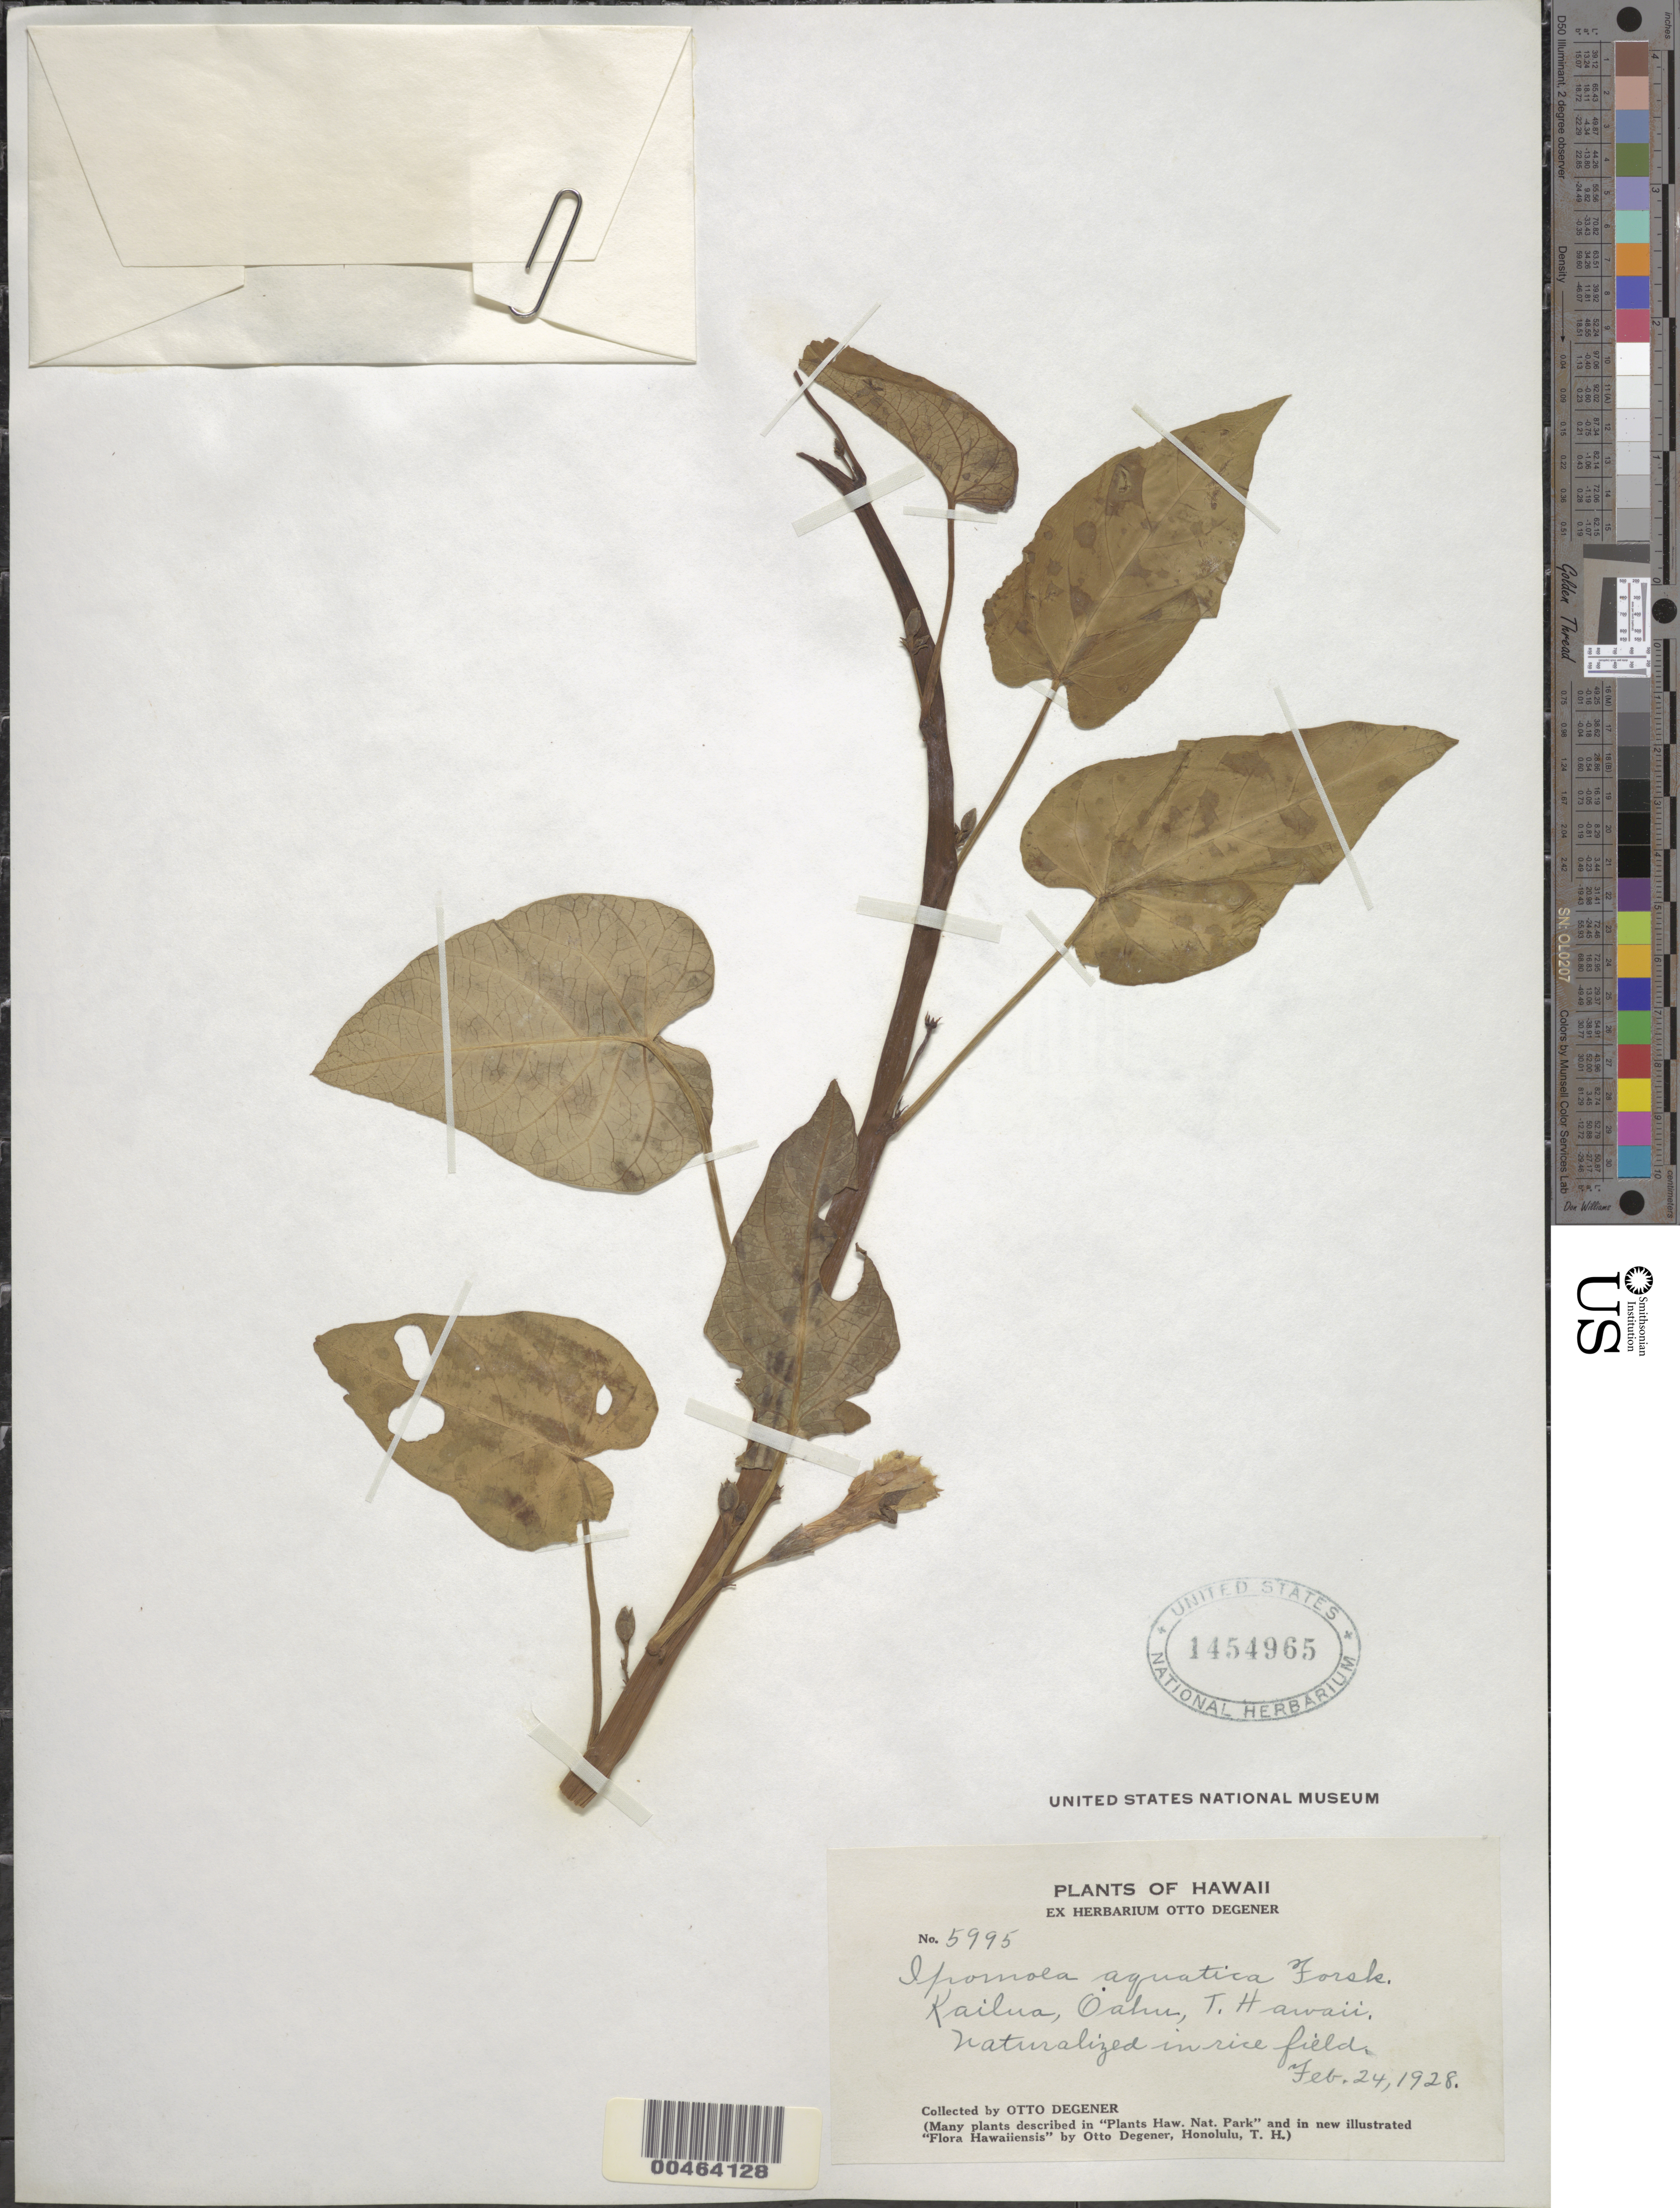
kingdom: Plantae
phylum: Tracheophyta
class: Magnoliopsida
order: Solanales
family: Convolvulaceae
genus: Ipomoea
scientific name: Ipomoea aquatica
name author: Forssk.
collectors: O. Degener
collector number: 5995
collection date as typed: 24 Feb 1928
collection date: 1928-02-24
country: United States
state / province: Hawaii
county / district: Kauai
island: Kaua'i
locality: Kailua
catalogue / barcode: US 1454965